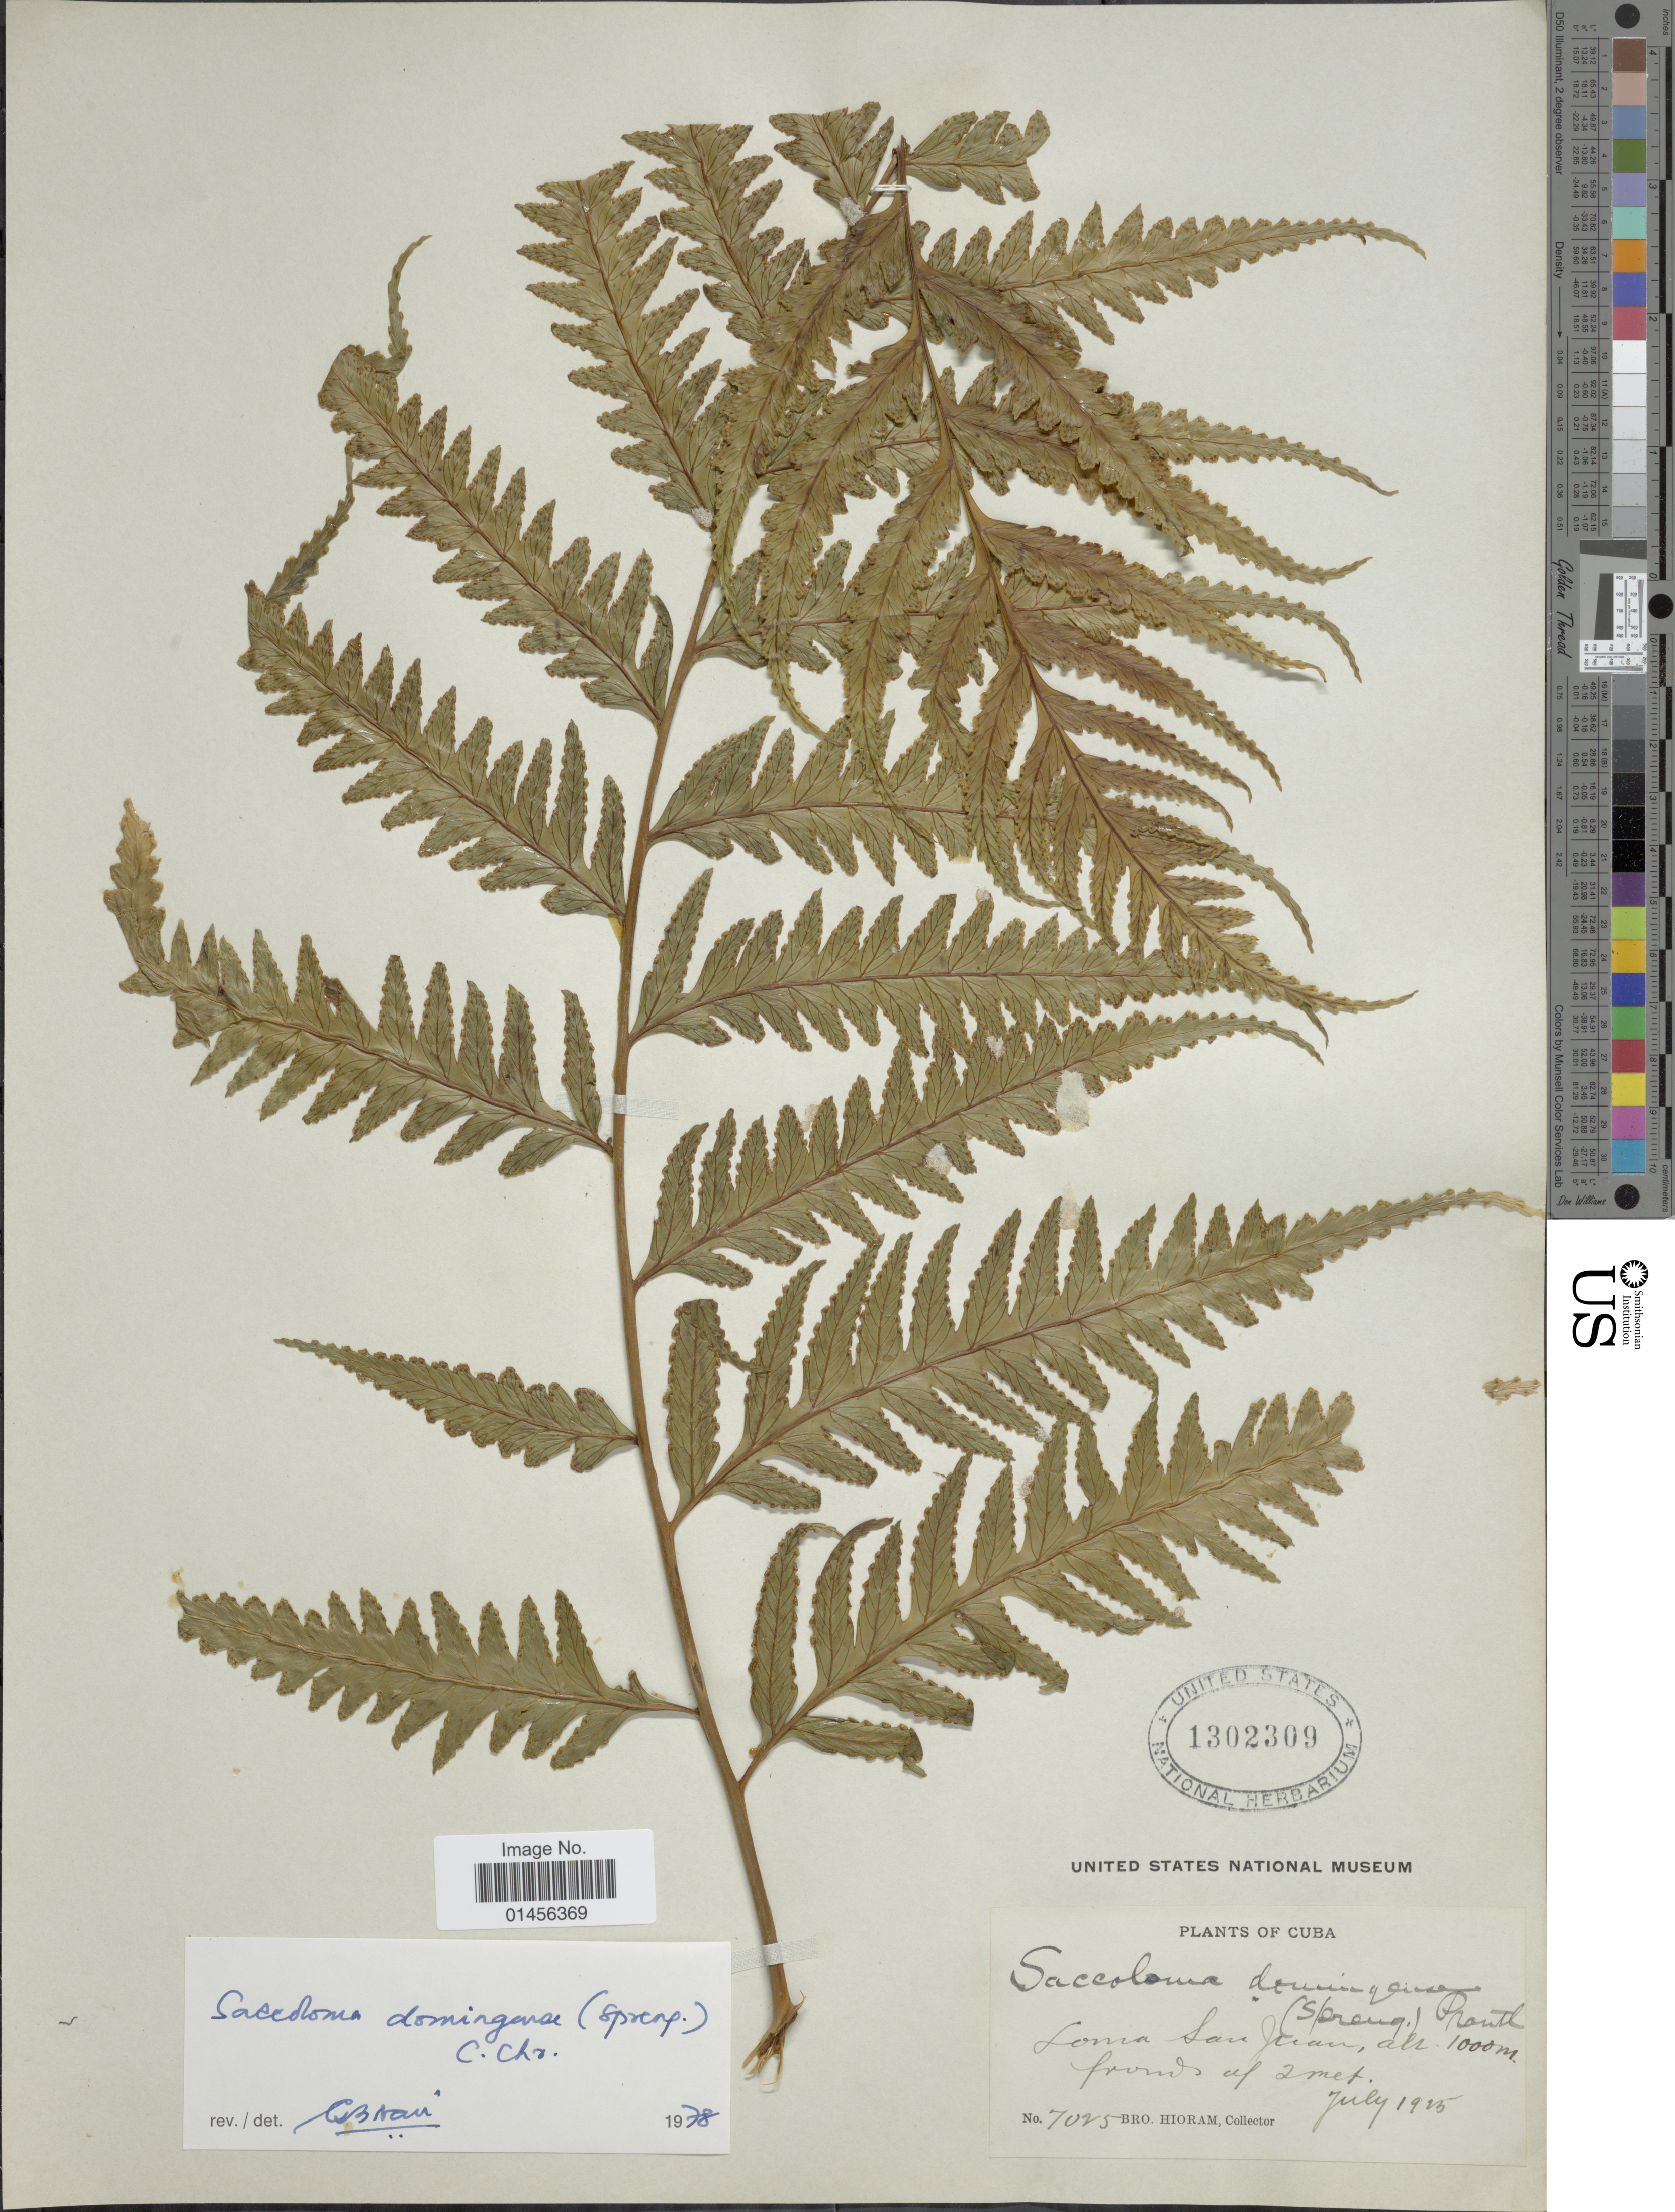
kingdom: Plantae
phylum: Tracheophyta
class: Polypodiopsida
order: Polypodiales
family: Saccolomataceae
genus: Saccoloma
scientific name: Saccoloma domingense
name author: (Spreng.) C. Chr.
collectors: Bro. Hioram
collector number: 7025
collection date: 1925-07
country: Cuba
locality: Loma San Juan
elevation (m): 1000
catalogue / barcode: US 1302309